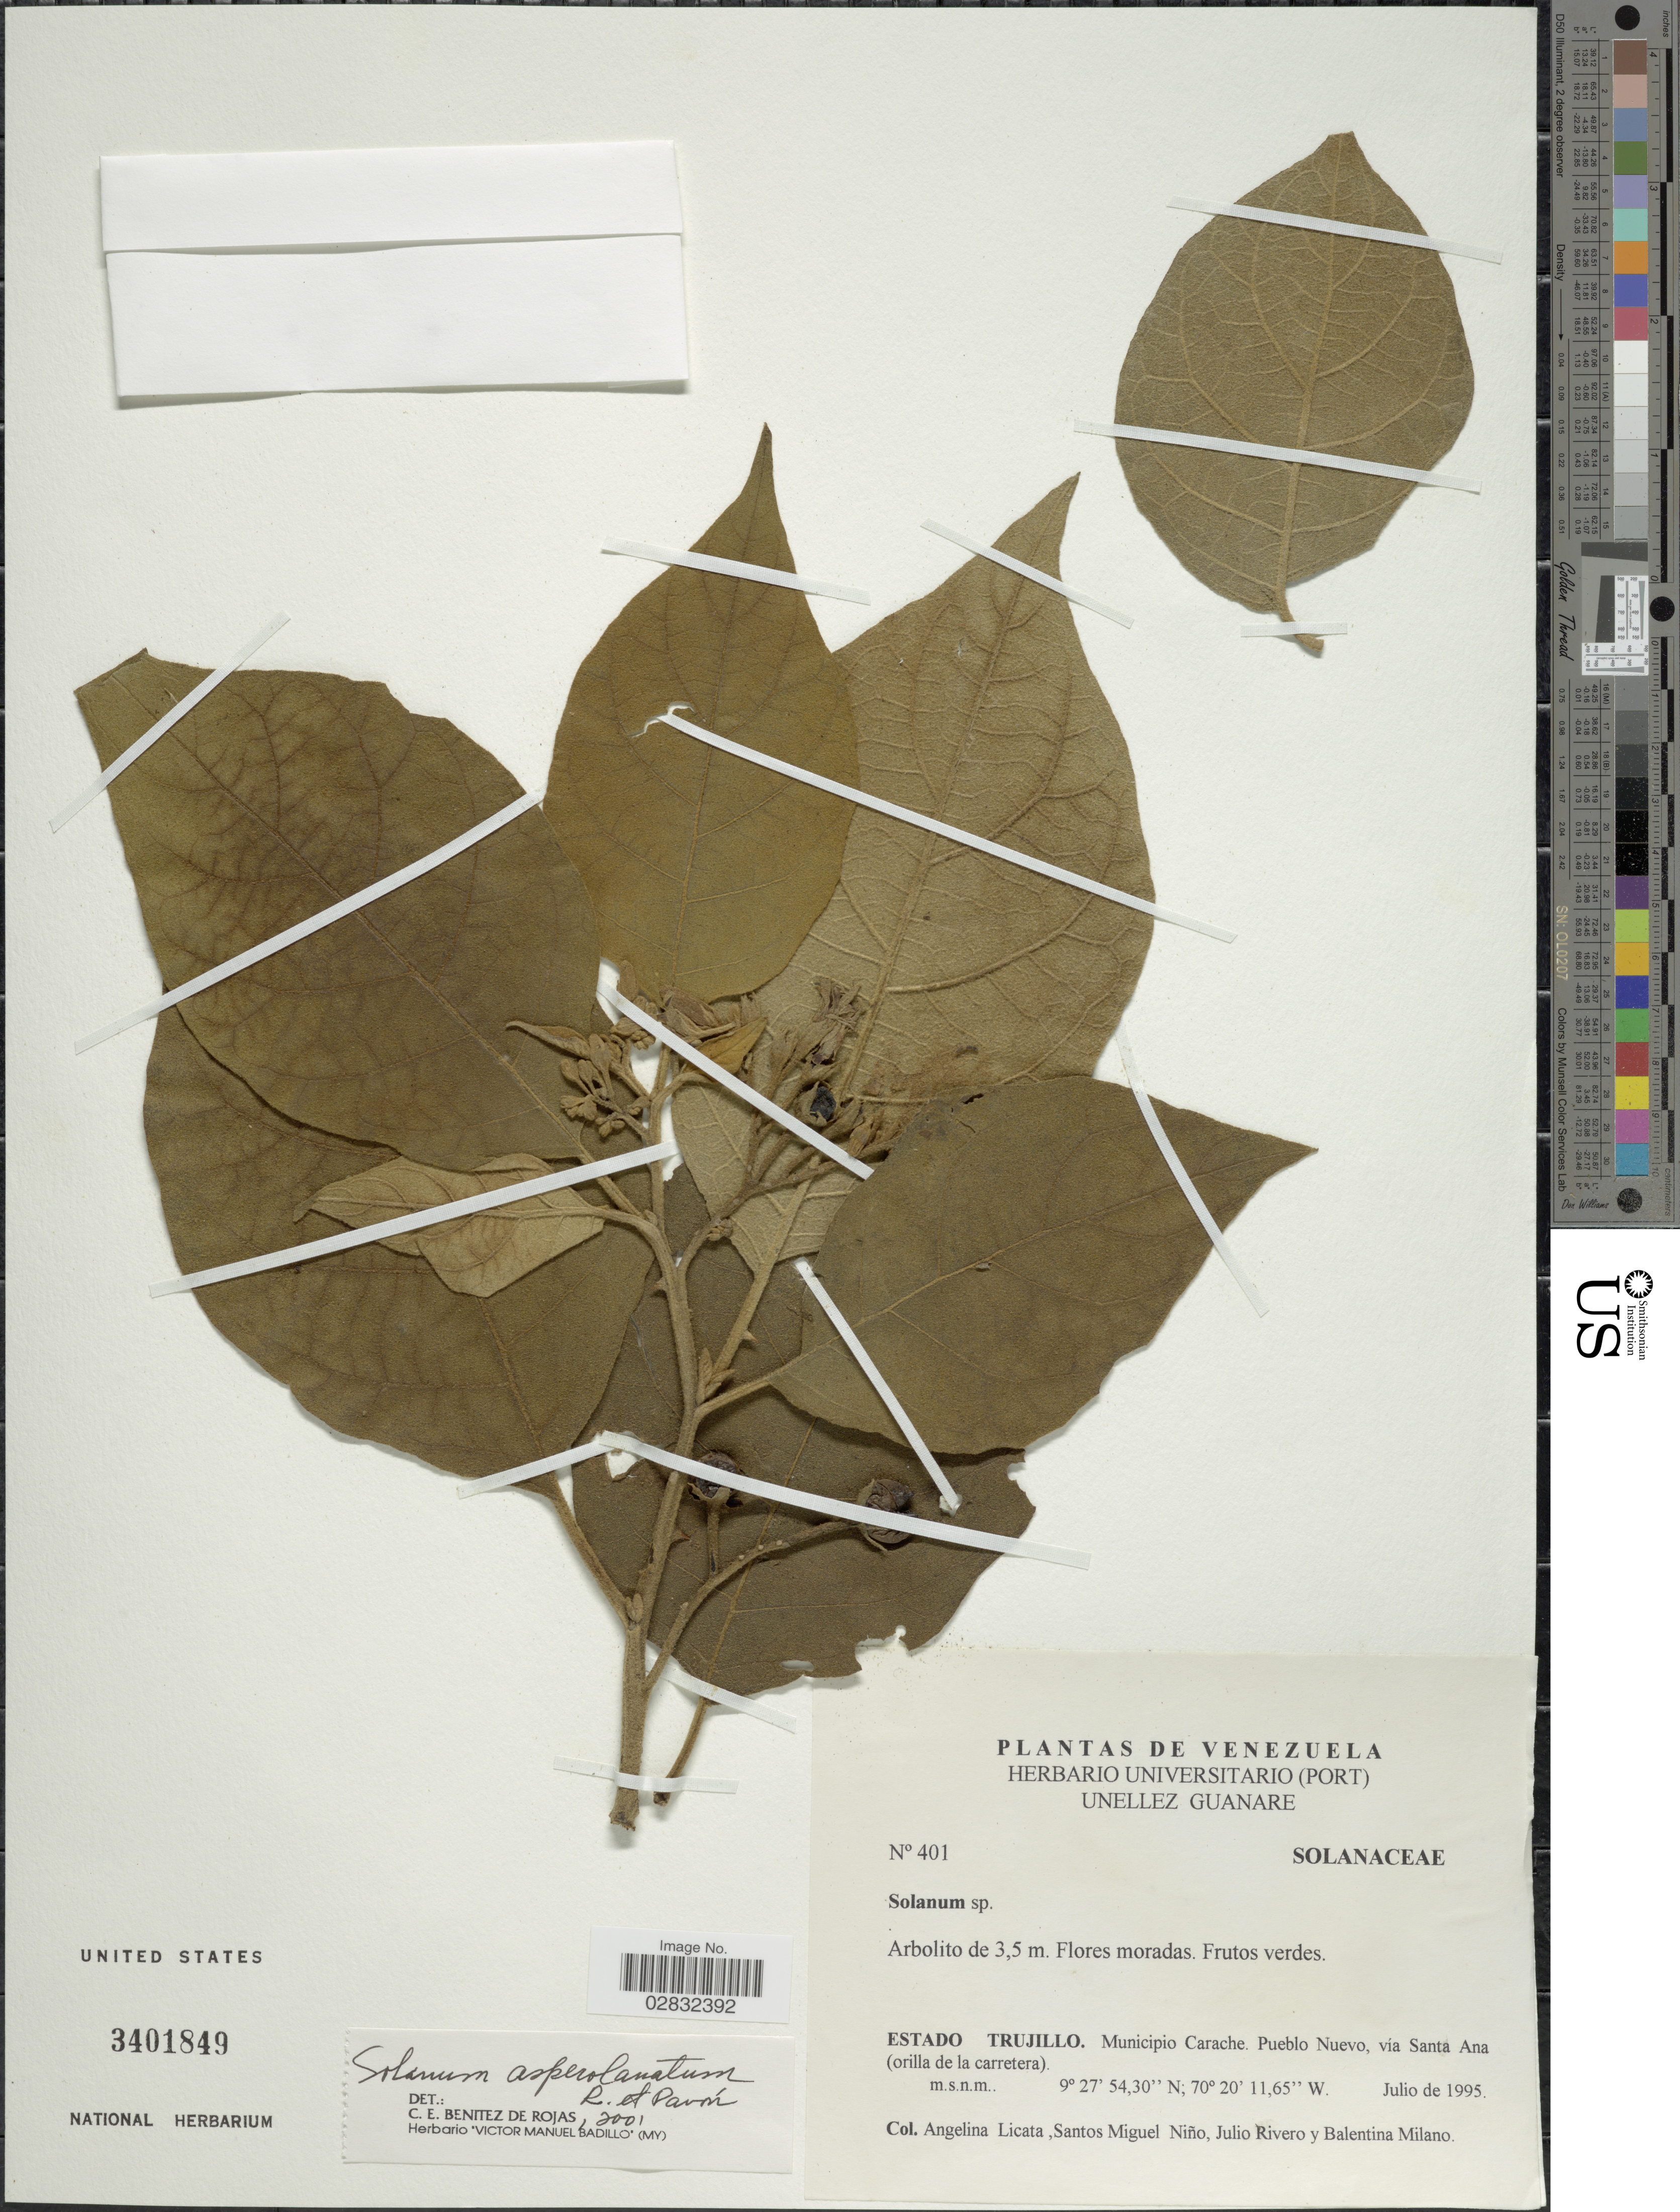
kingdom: Plantae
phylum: Tracheophyta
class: Magnoliopsida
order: Solanales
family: Solanaceae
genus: Solanum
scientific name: Solanum asperolatum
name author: Ruiz & Pav.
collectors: A. Licata, S. M. Niño, J. Rivero & B. Milano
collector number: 401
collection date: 1995-07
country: Venezuela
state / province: Trujillo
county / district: Carache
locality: Pueblo Nuevo, vía Santa Ana (orilla de la carretera).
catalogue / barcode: US 3401849